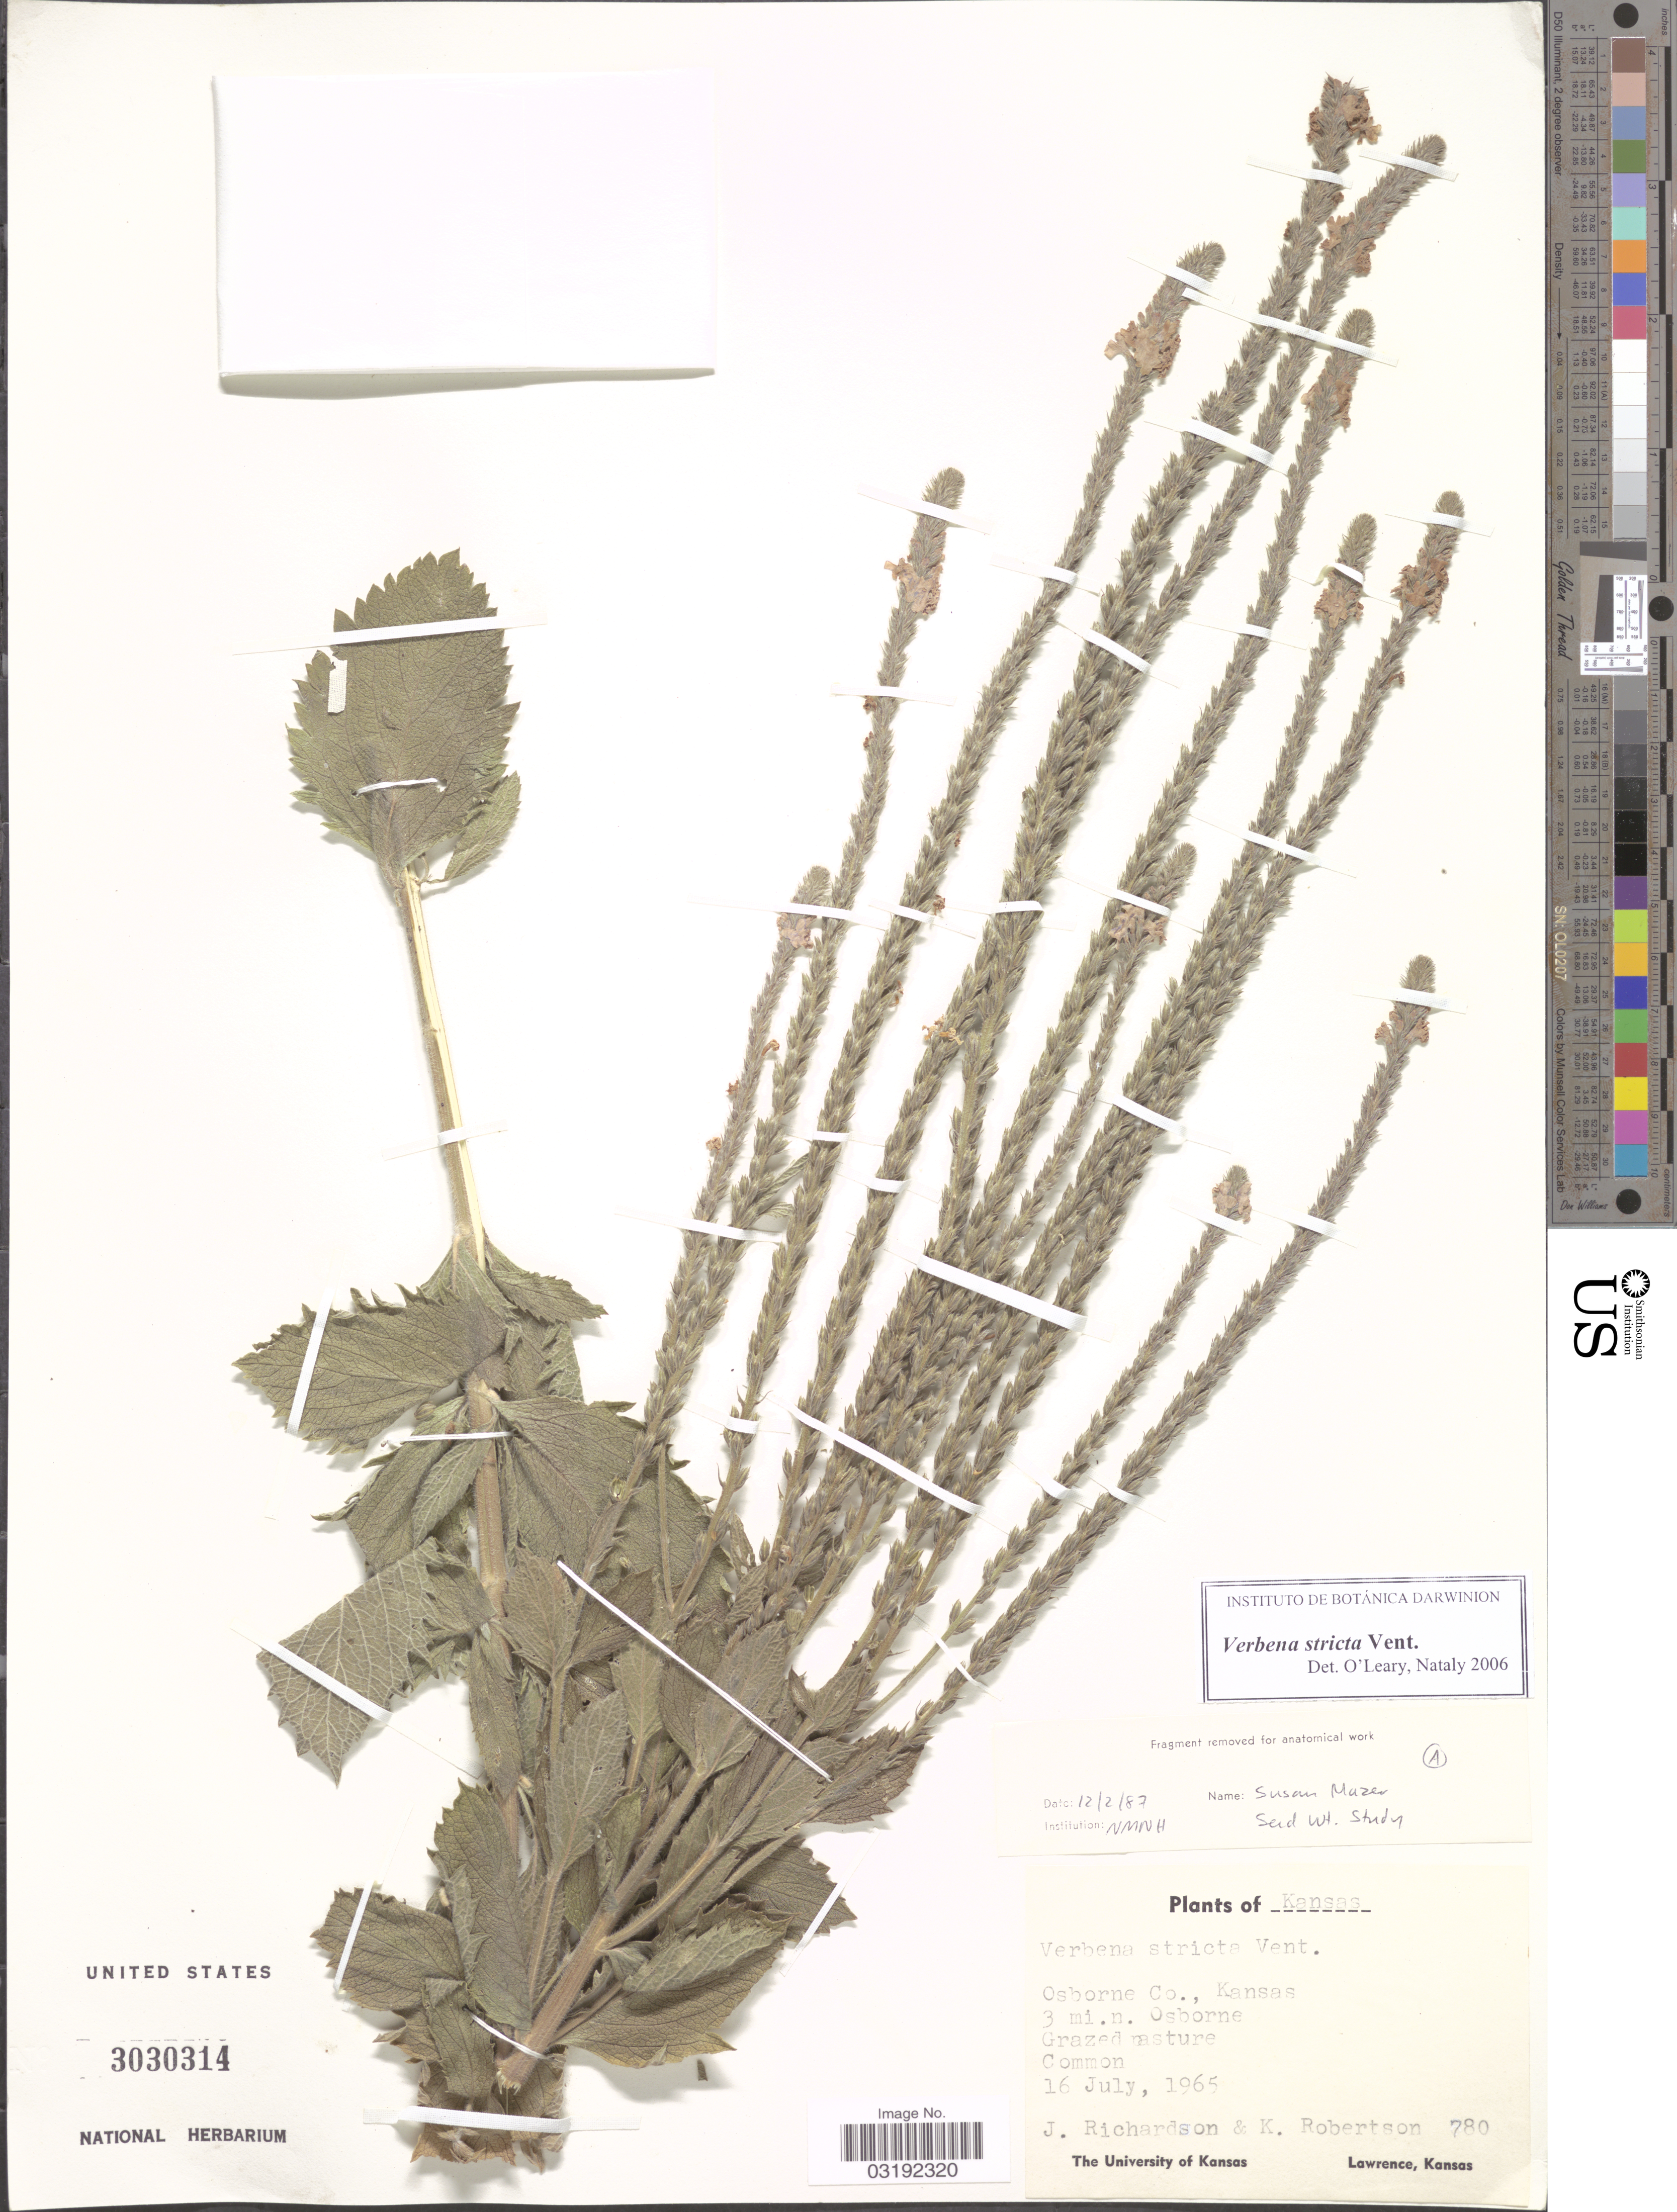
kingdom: Plantae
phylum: Tracheophyta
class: Magnoliopsida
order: Lamiales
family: Verbenaceae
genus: Verbena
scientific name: Verbena stricta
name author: Vent.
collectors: J. Richardson & K. Robertson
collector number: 780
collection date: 1965-07-16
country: United States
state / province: Kansas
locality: Osborne Co., Kansas, 3 mi. n. Osborne.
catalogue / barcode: US 3030314